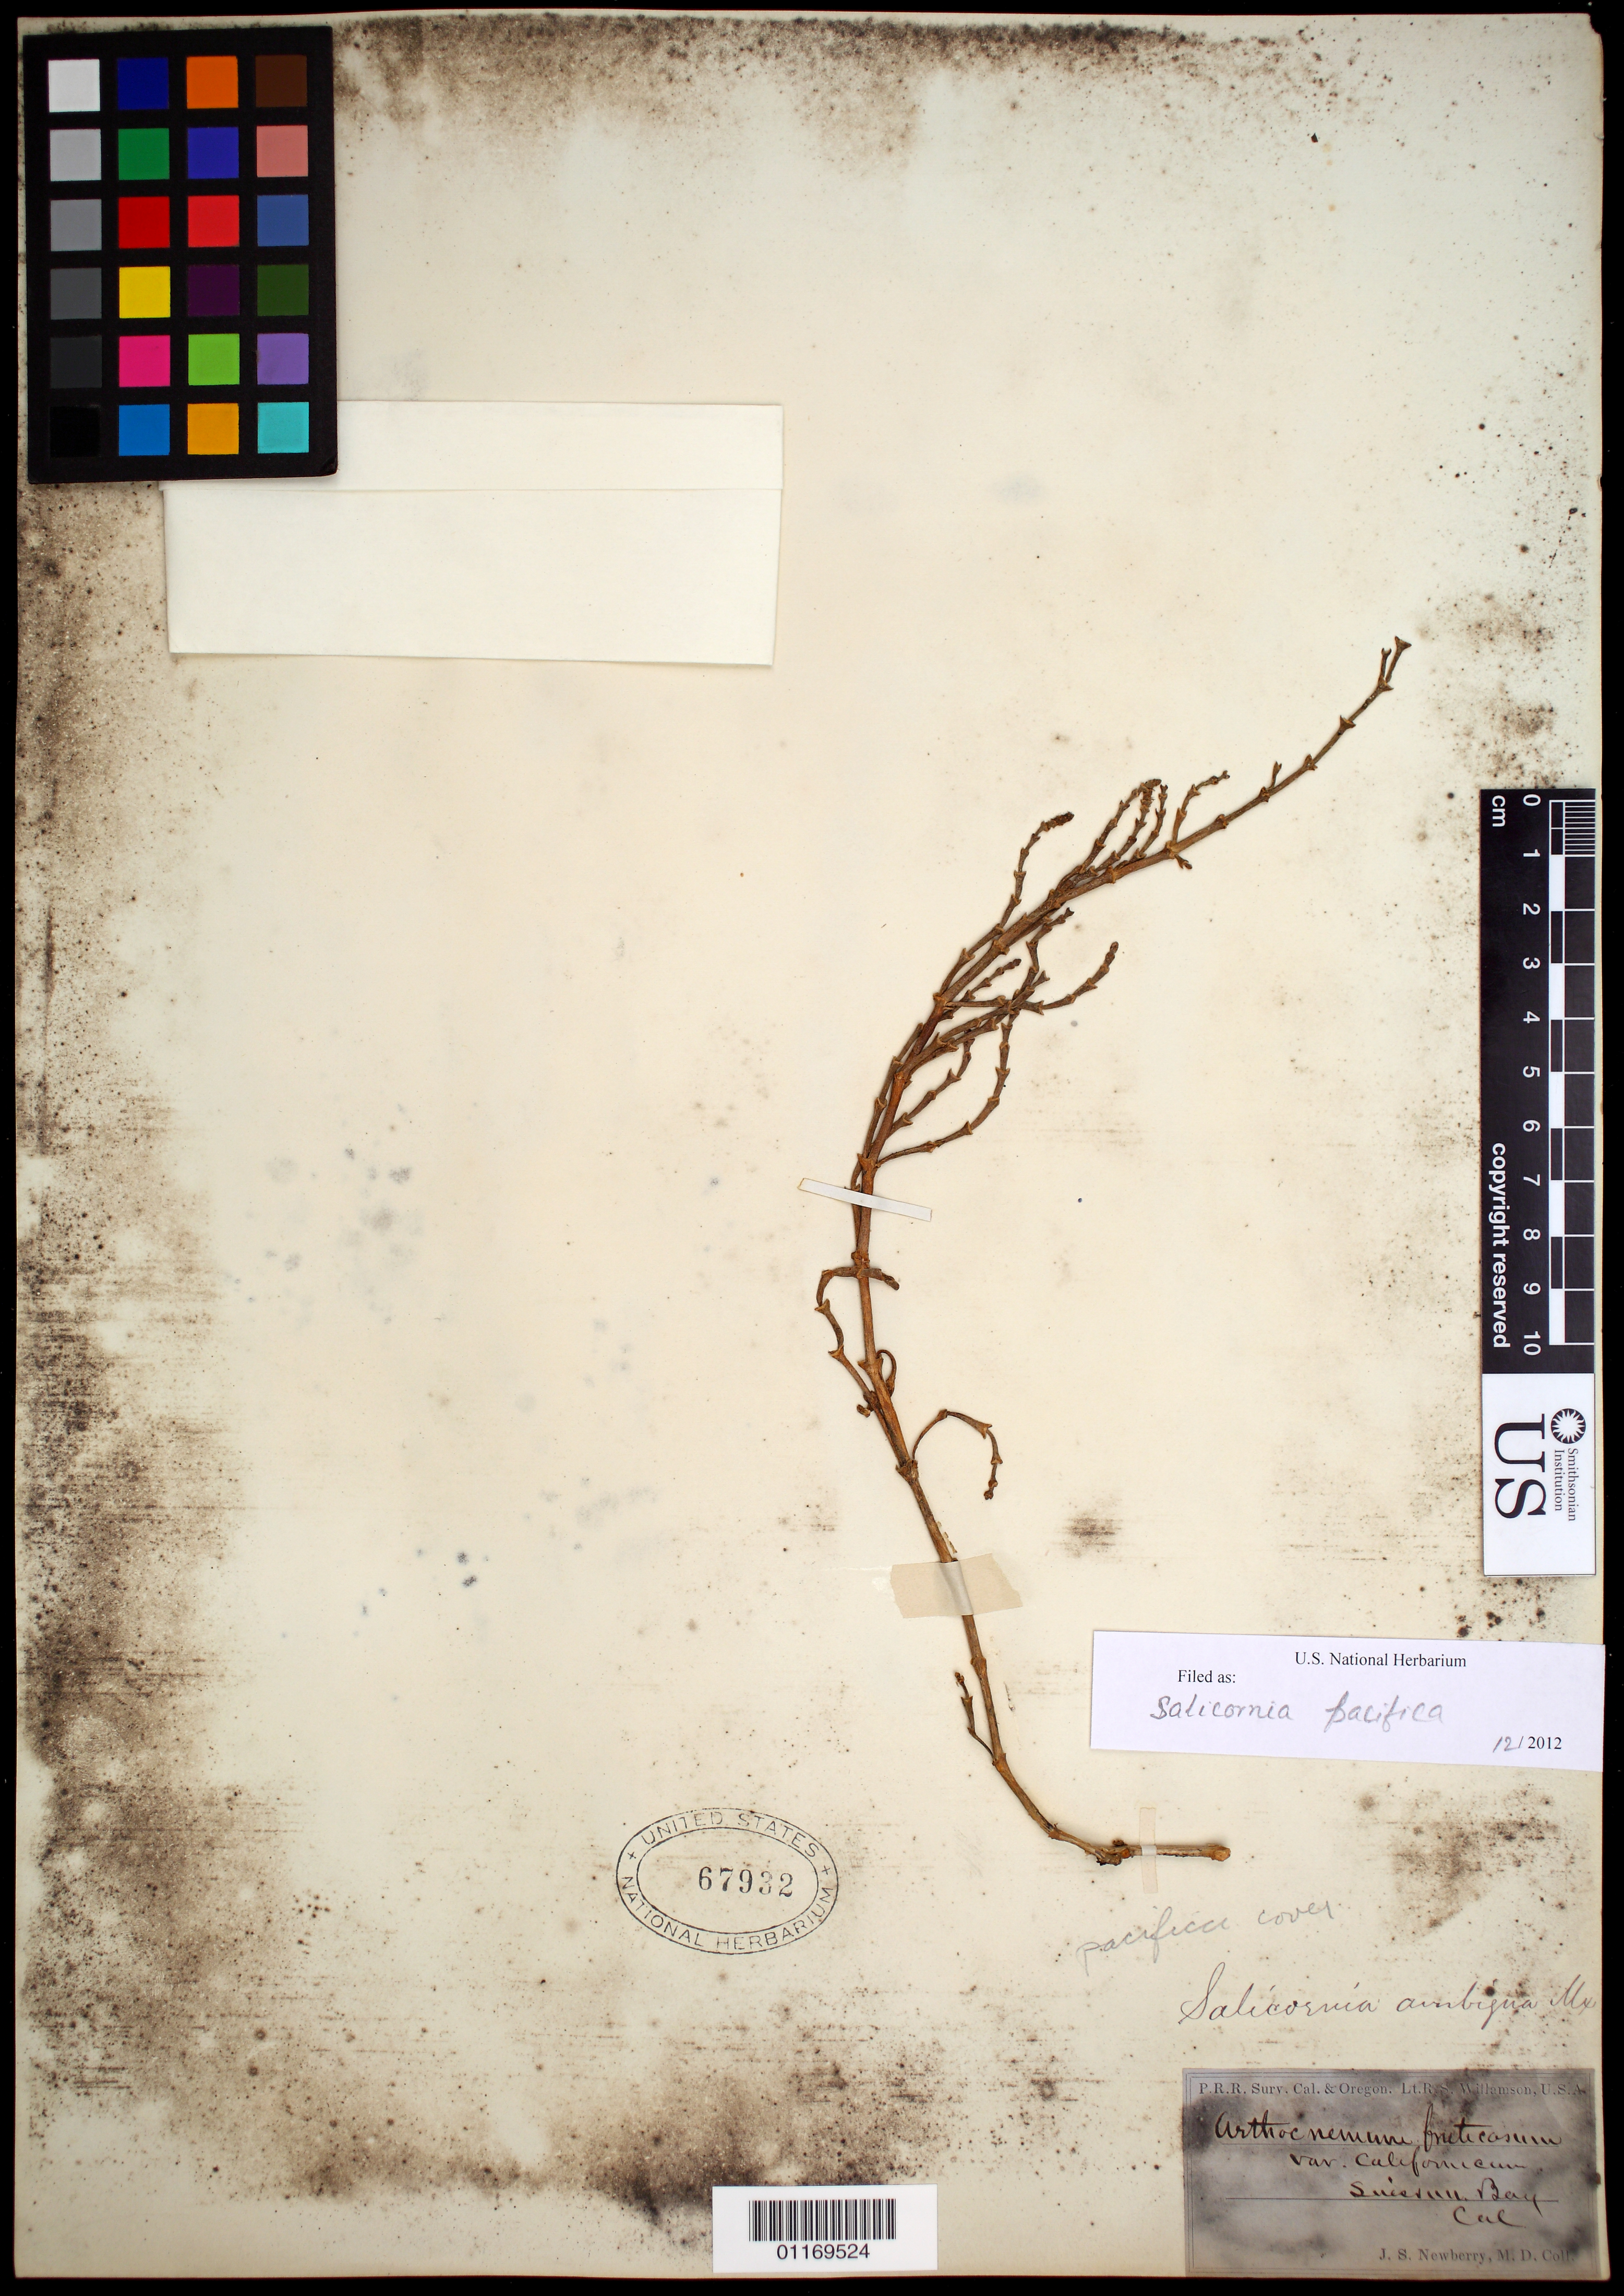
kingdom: Plantae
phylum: Tracheophyta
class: Magnoliopsida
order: Caryophyllales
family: Amaranthaceae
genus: Salicornia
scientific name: Salicornia pacifica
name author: Standl.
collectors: J. S. Newberry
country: United States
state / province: California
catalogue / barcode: US 67932